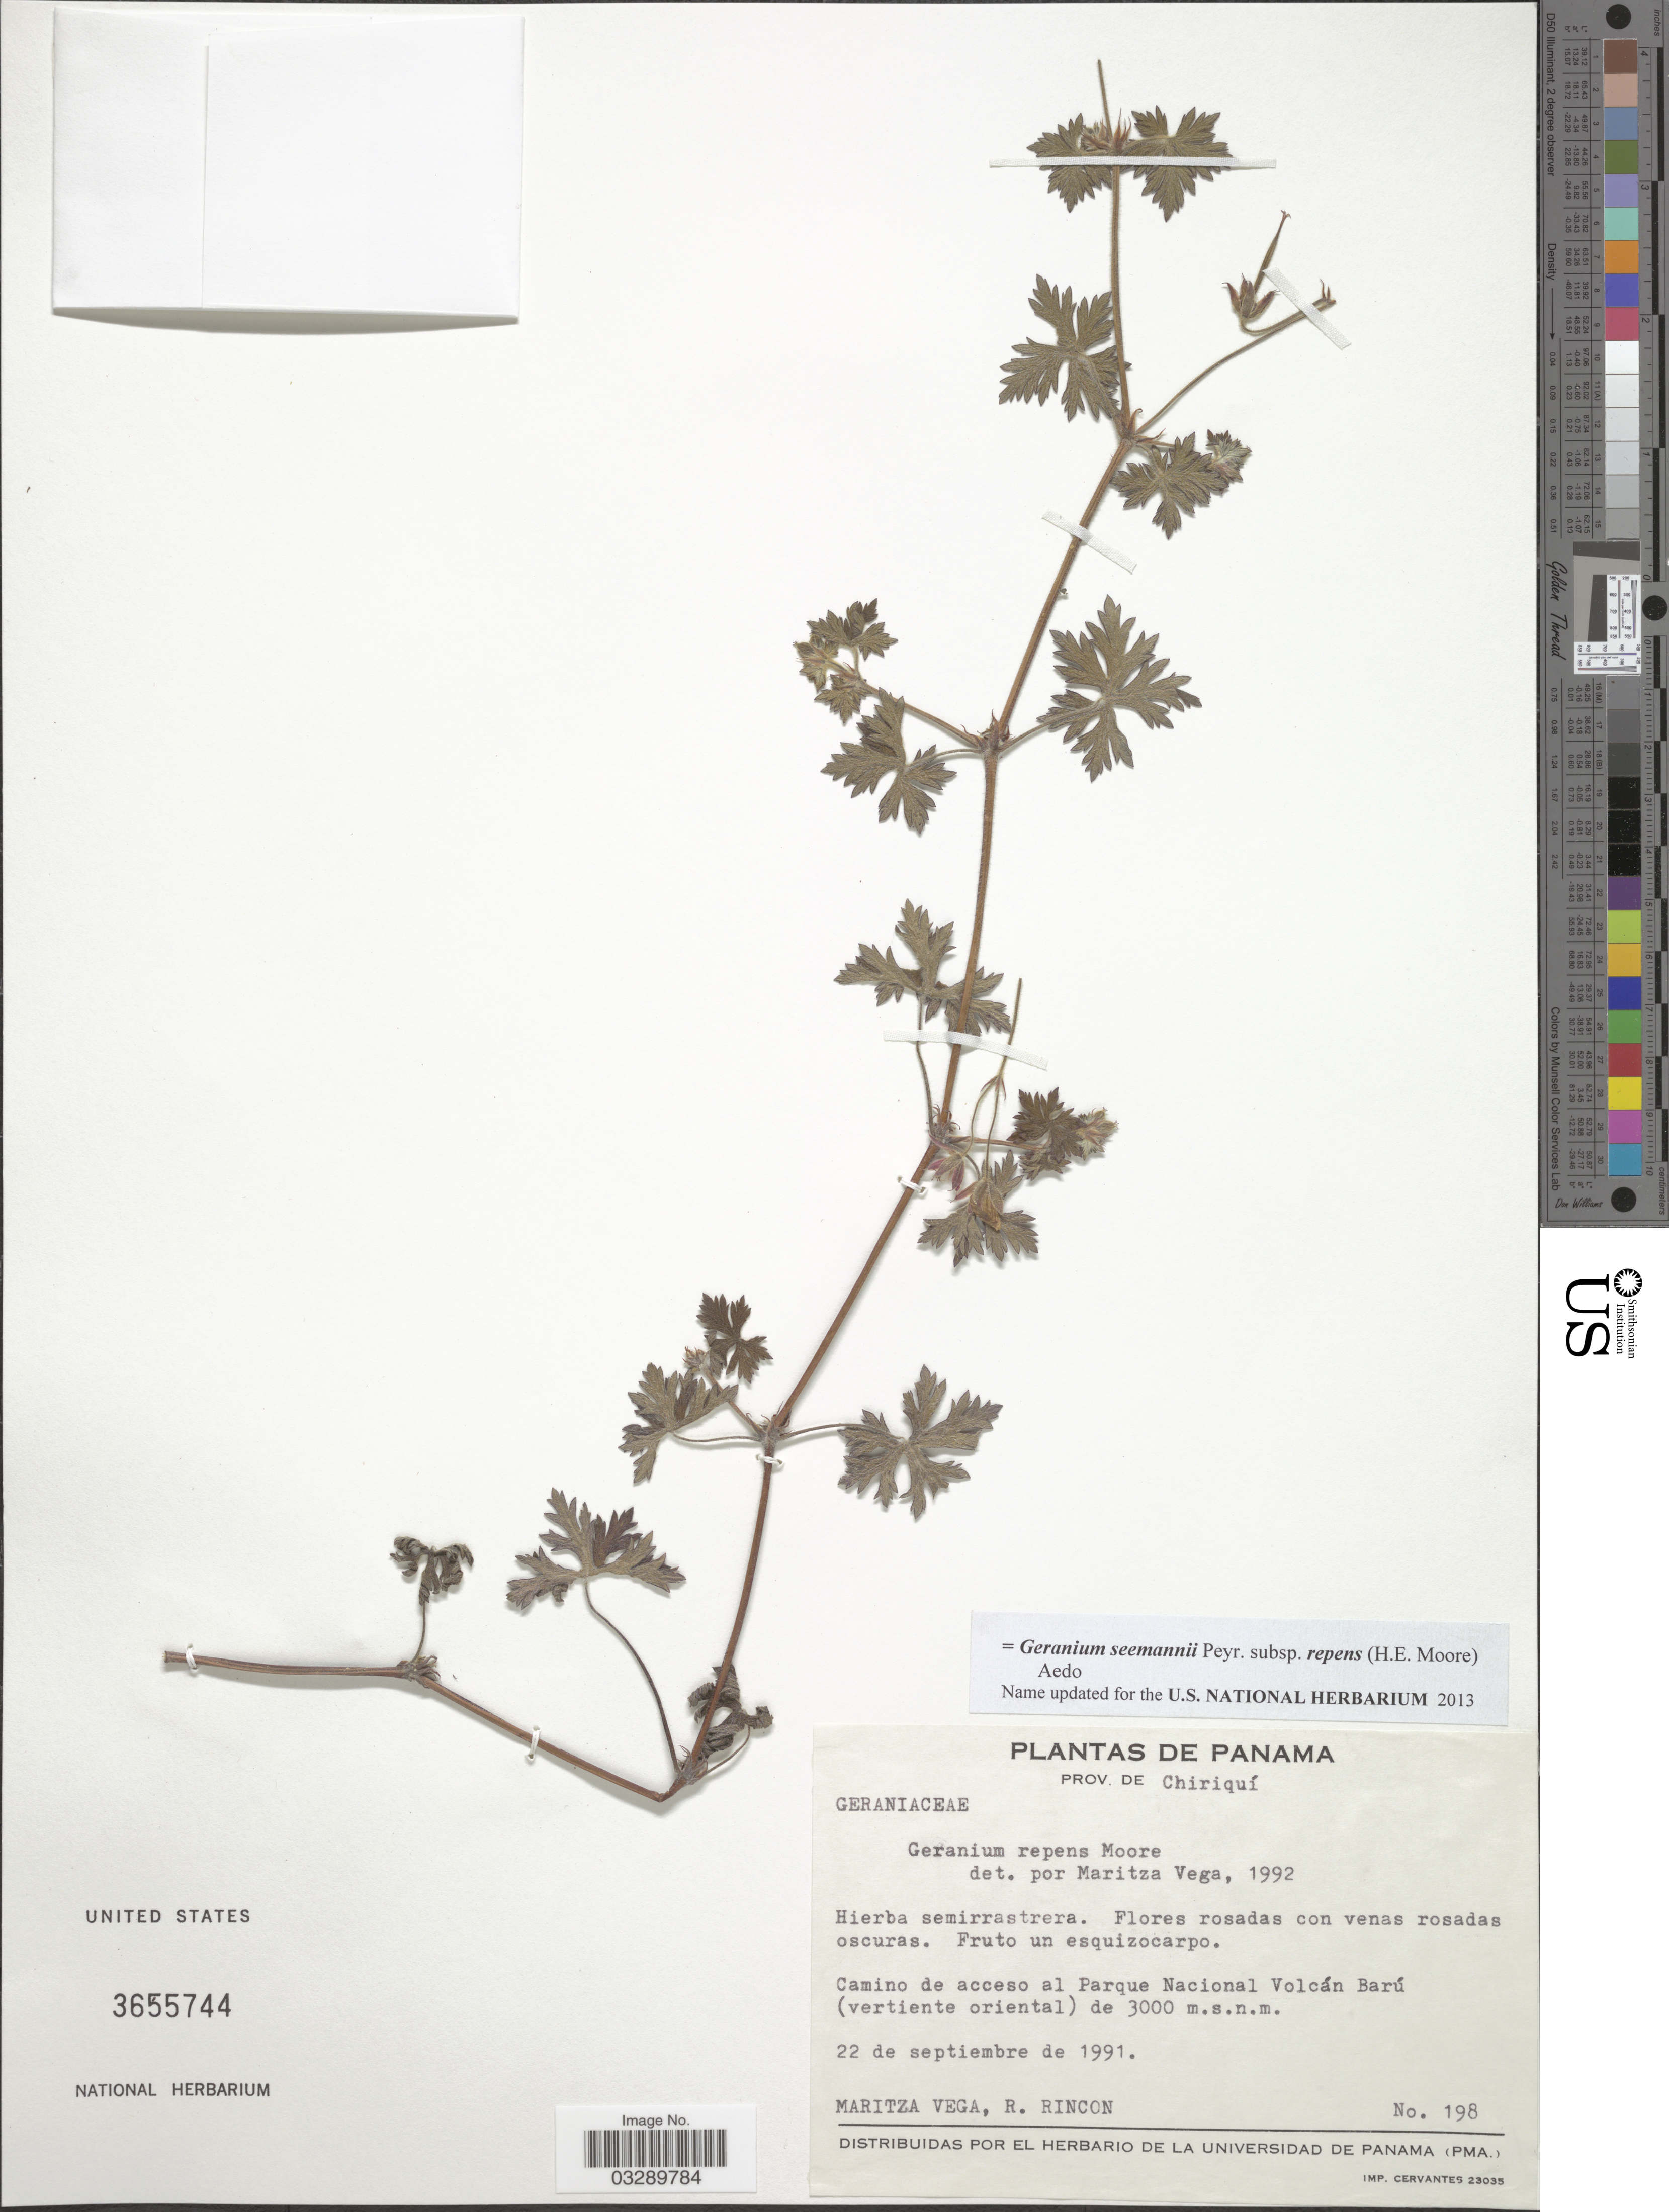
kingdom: Plantae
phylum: Tracheophyta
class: Magnoliopsida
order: Geraniales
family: Geraniaceae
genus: Geranium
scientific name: Geranium seemannii subsp. repens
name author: (H.E. Moore) Aedo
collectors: M. Vega & R. Rincon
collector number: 198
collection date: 1991-09-22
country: Panama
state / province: Chiriqui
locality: Camino de acceso al Parque Nacional Volcán Barú (vertiente oriental).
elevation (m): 3000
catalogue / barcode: US 3655744